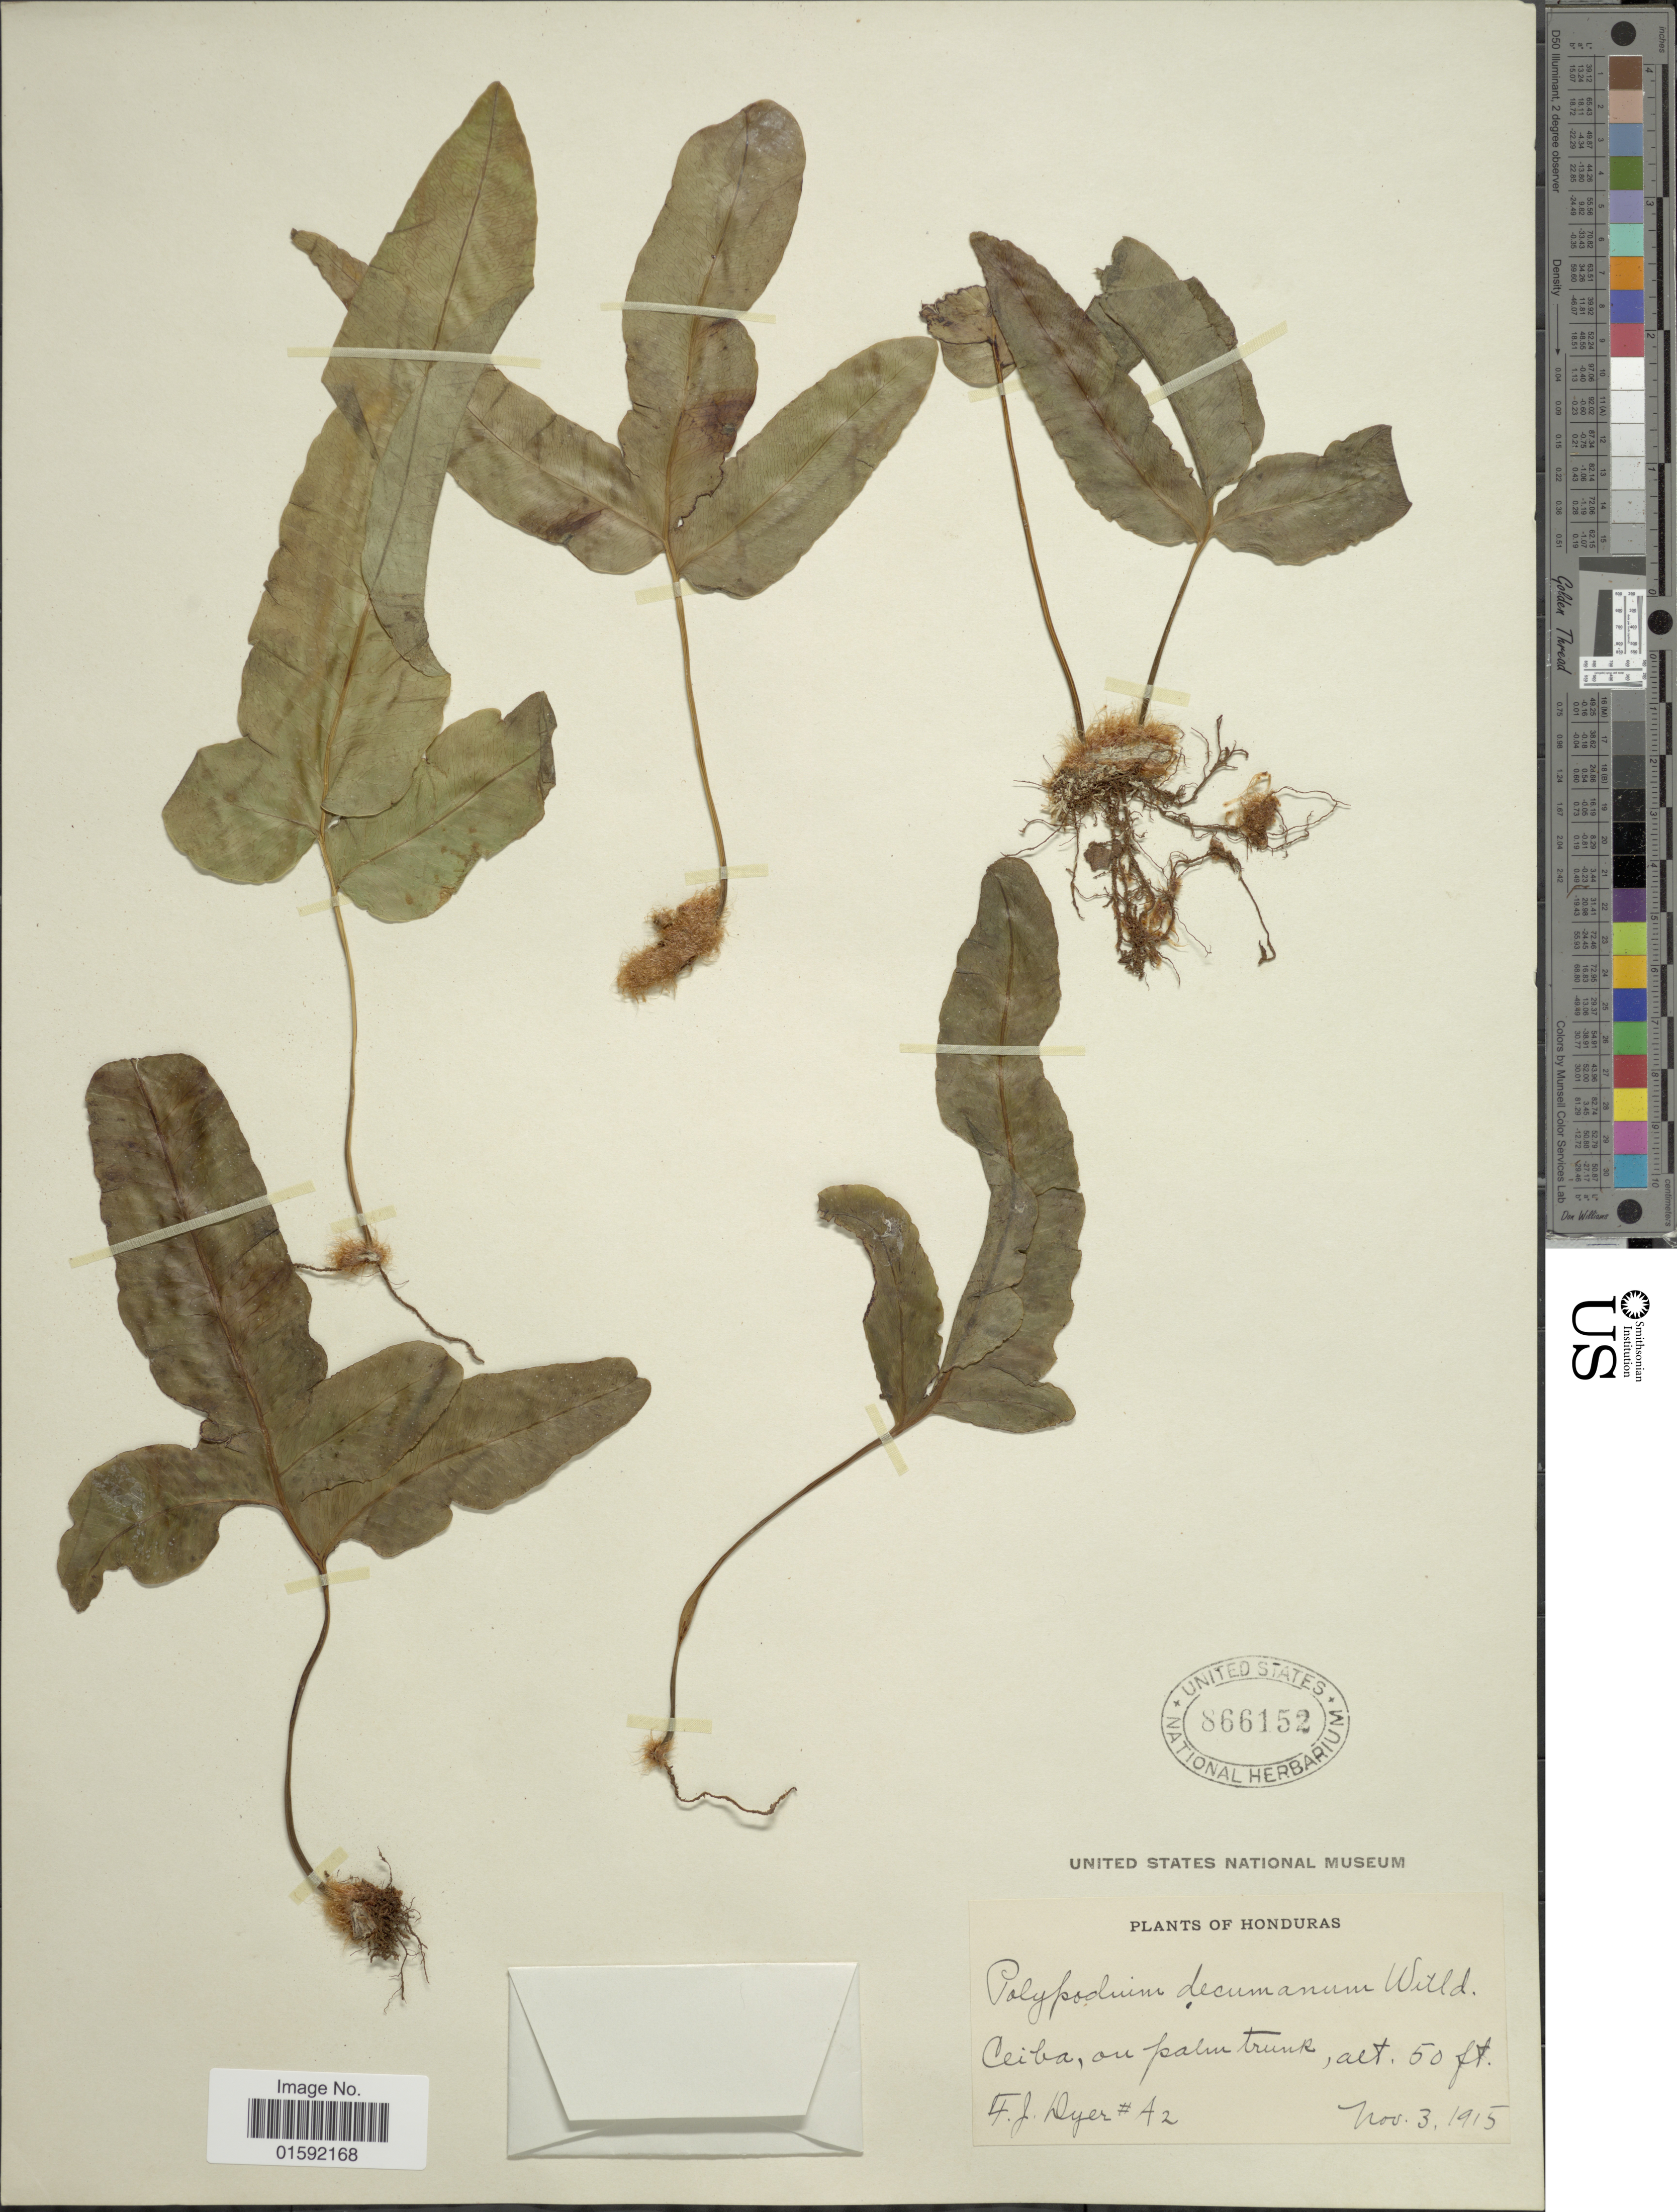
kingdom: Plantae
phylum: Tracheophyta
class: Polypodiopsida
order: Polypodiales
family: Polypodiaceae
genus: Phlebodium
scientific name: Phlebodium decumanum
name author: (Willd.) J. Sm.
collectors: F. J. Dyer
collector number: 42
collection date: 1915-11-03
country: Honduras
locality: Ceiba, on palm trunks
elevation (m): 15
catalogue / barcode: US 866152